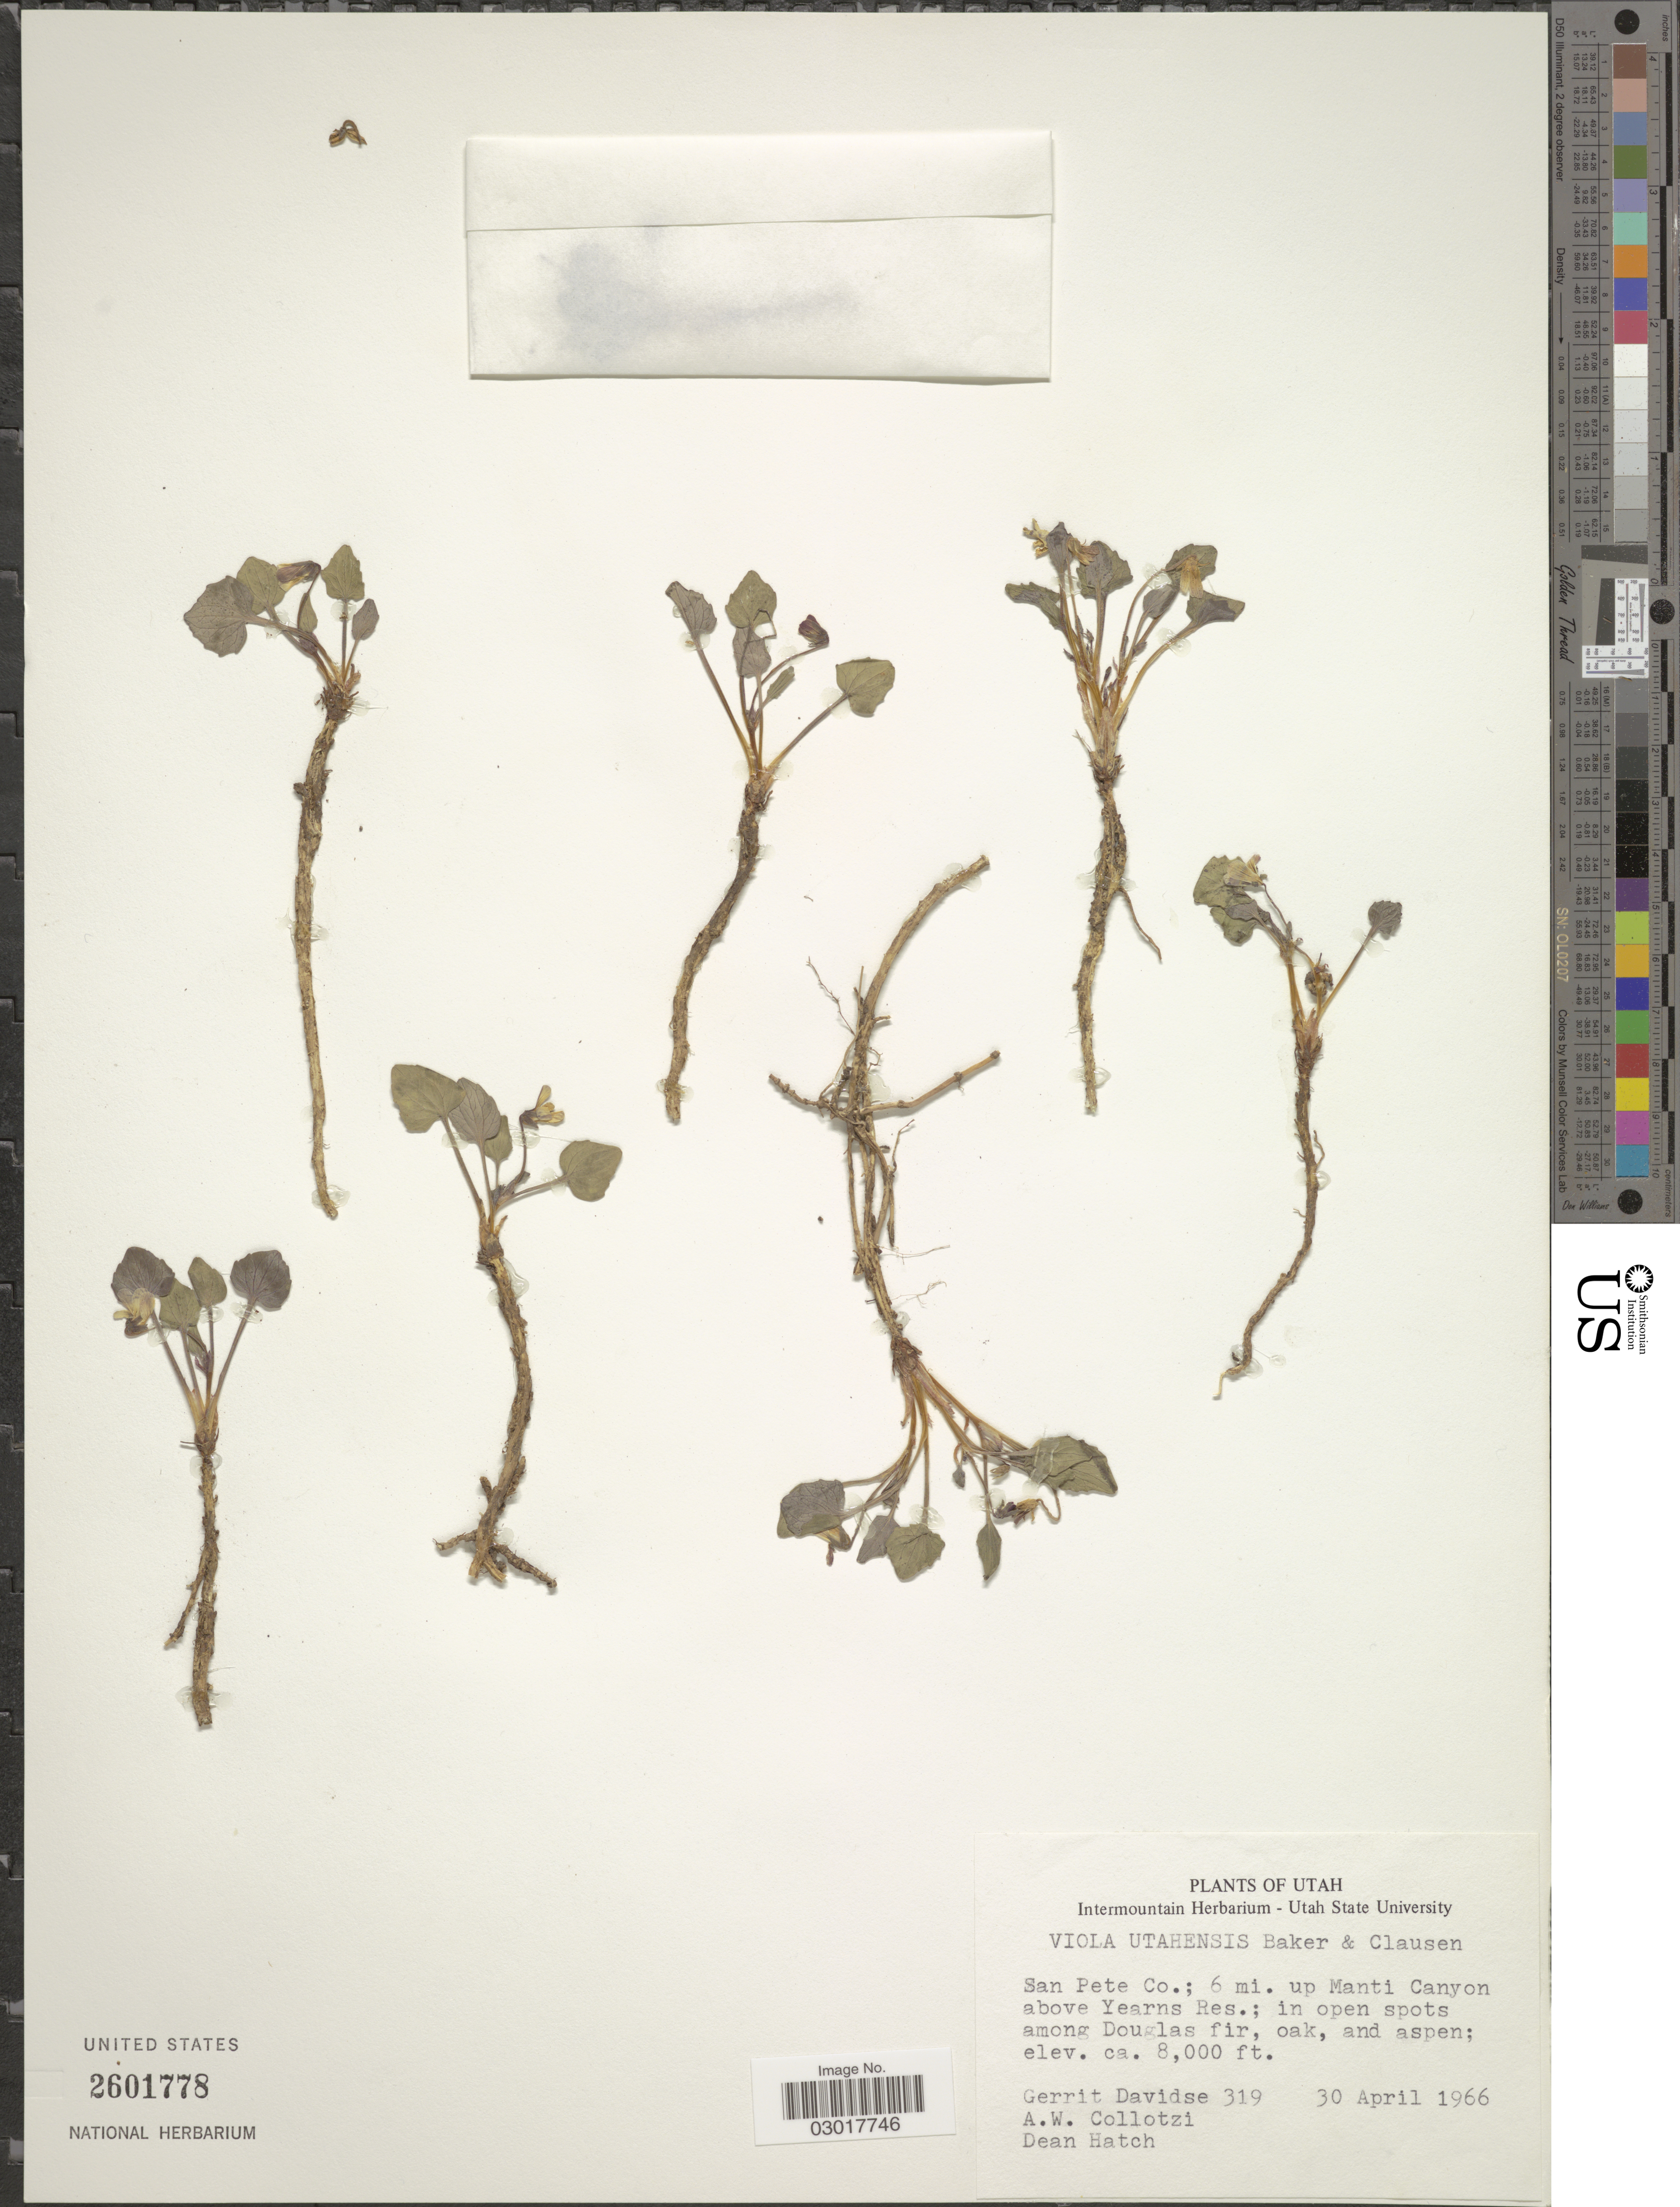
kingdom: Plantae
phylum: Tracheophyta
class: Magnoliopsida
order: Malpighiales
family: Violaceae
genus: Viola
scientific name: Viola utahensis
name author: M.S. Baker & J.C. Clausen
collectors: G. Davidse, A. W. Collotzi & D. Hatch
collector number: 319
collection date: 1966-04-30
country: United States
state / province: Utah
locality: San Pete Co.; 6 mi. up Manti Canyon above Yearns Res.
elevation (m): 2438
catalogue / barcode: US 2601778